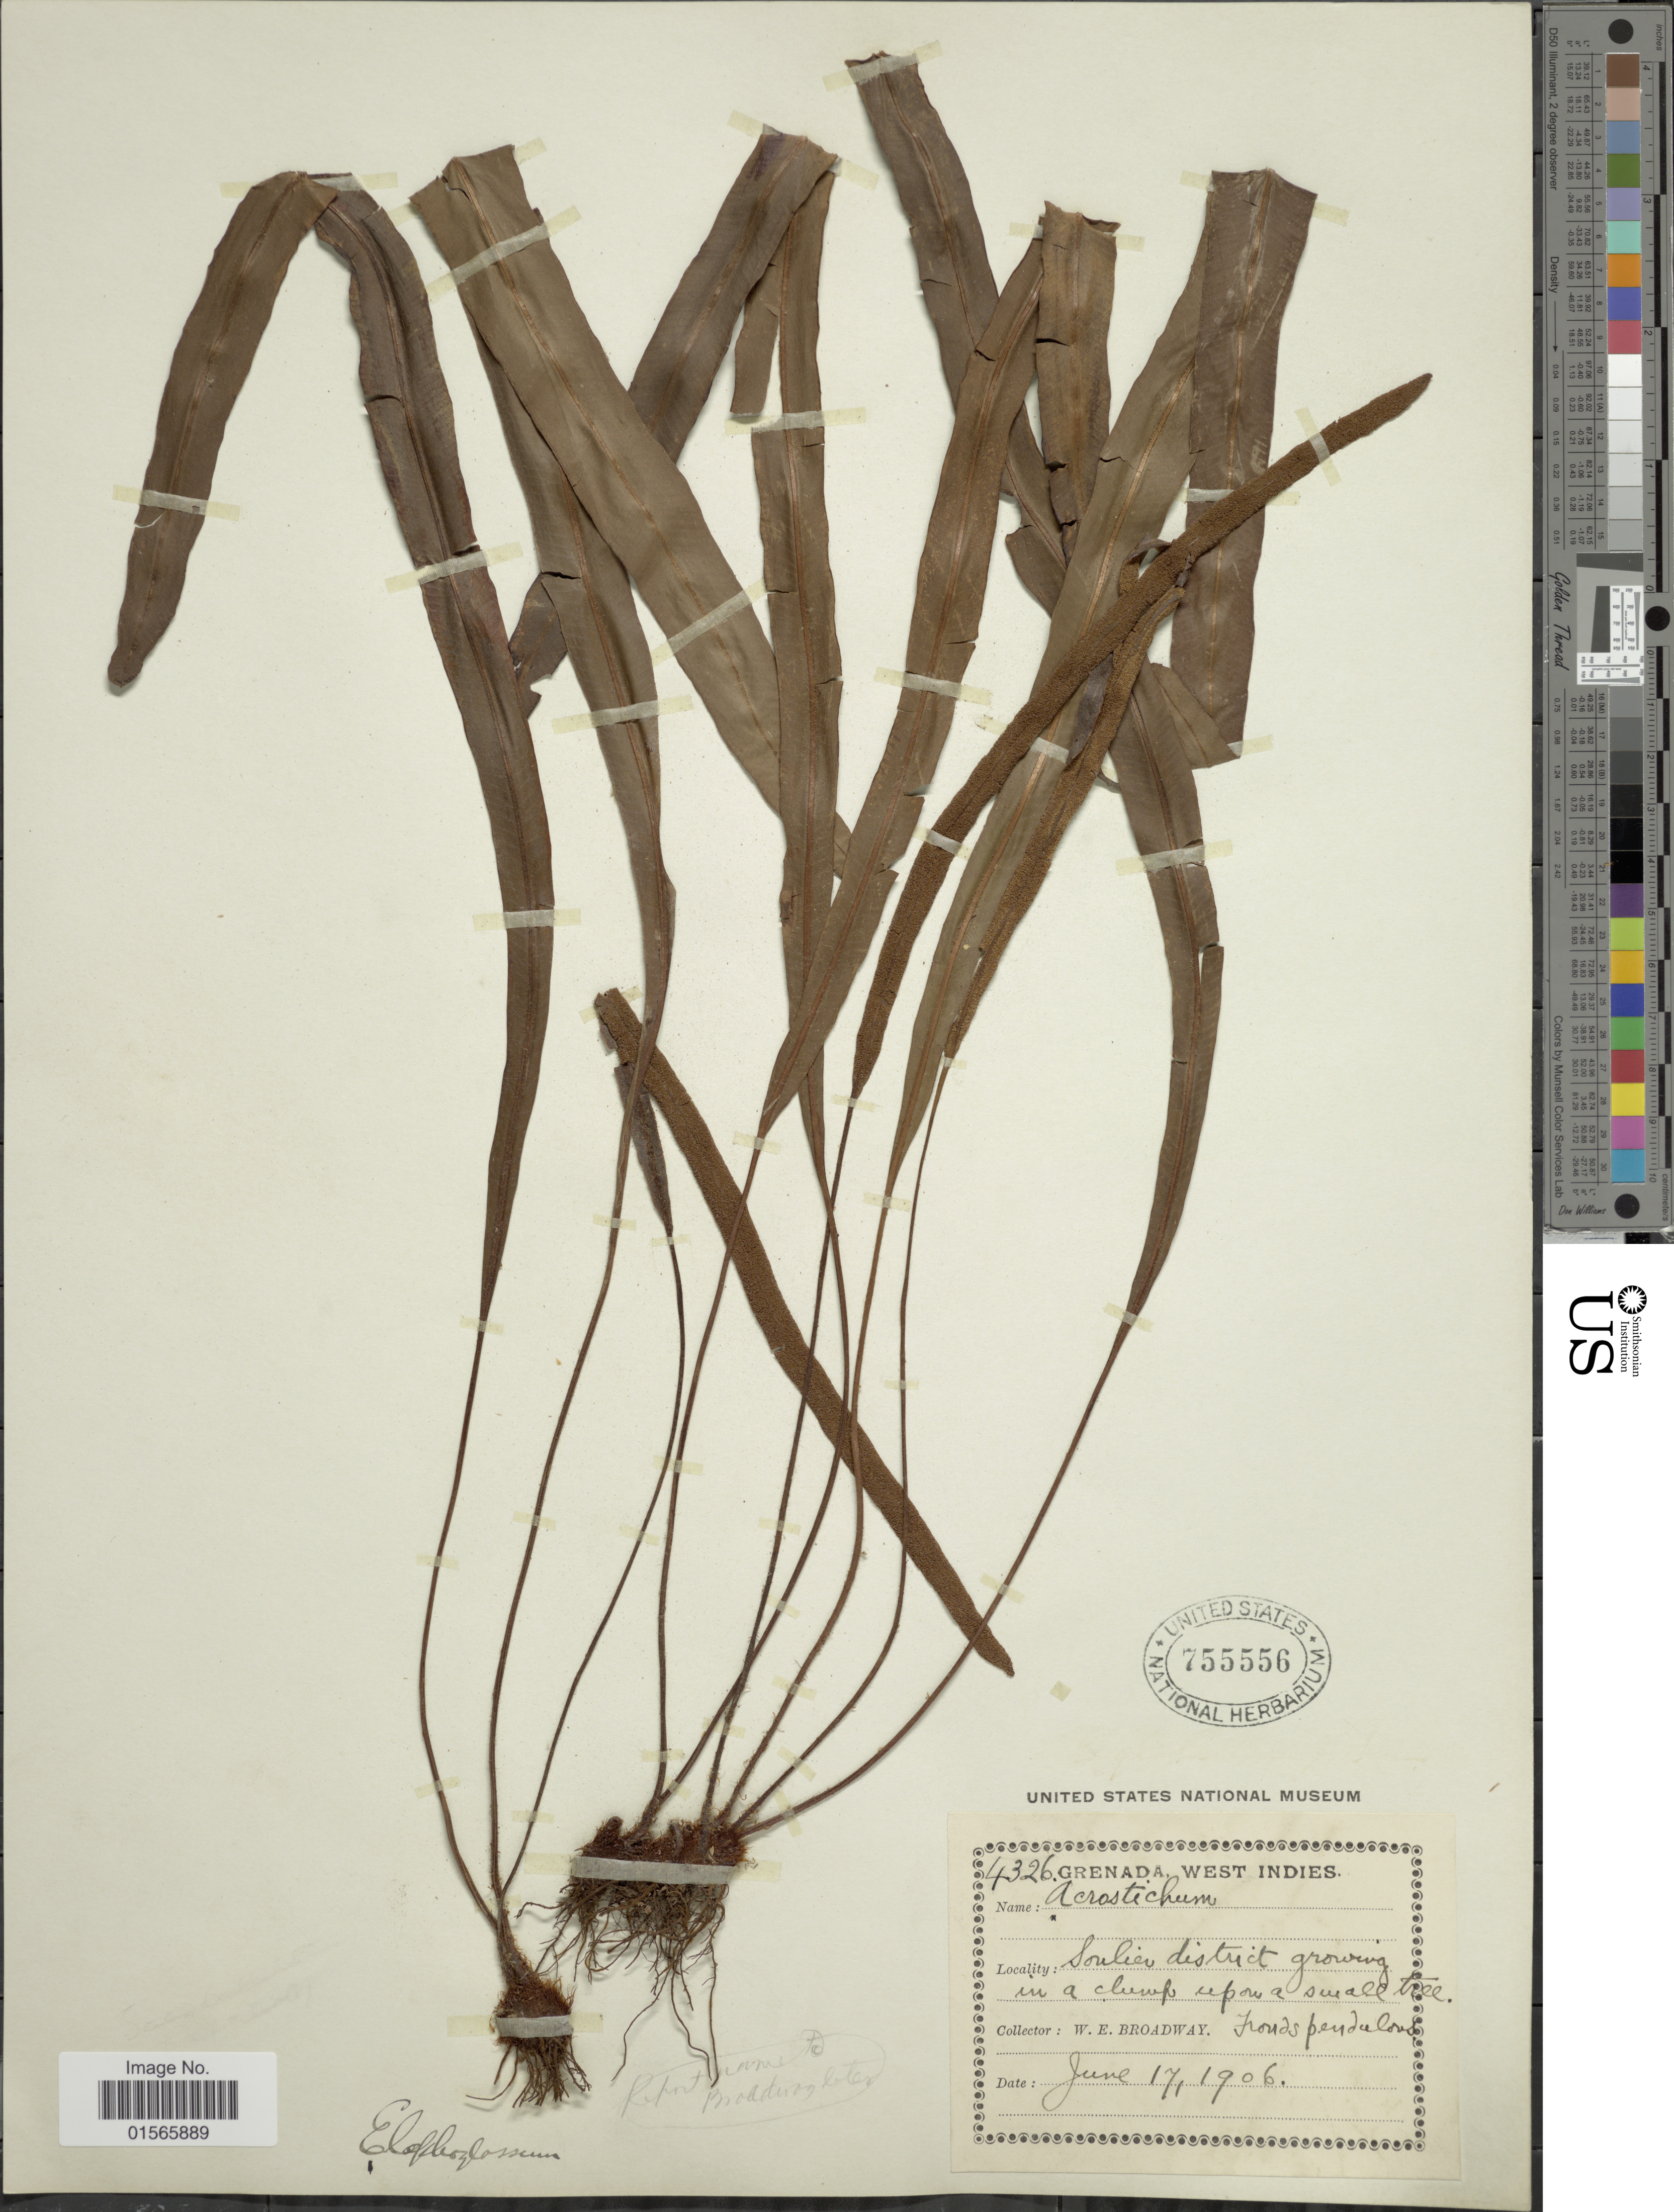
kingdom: Plantae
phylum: Tracheophyta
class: Polypodiopsida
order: Polypodiales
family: Dryopteridaceae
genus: Elaphoglossum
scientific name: Elaphoglossum petiolatum var. dussii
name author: (Underw. ex Maxon) Proctor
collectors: W. E. Broadway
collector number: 4326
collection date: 1906-06-17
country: Grenada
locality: Soulier district growing in a clump upon a small tree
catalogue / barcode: US 755556